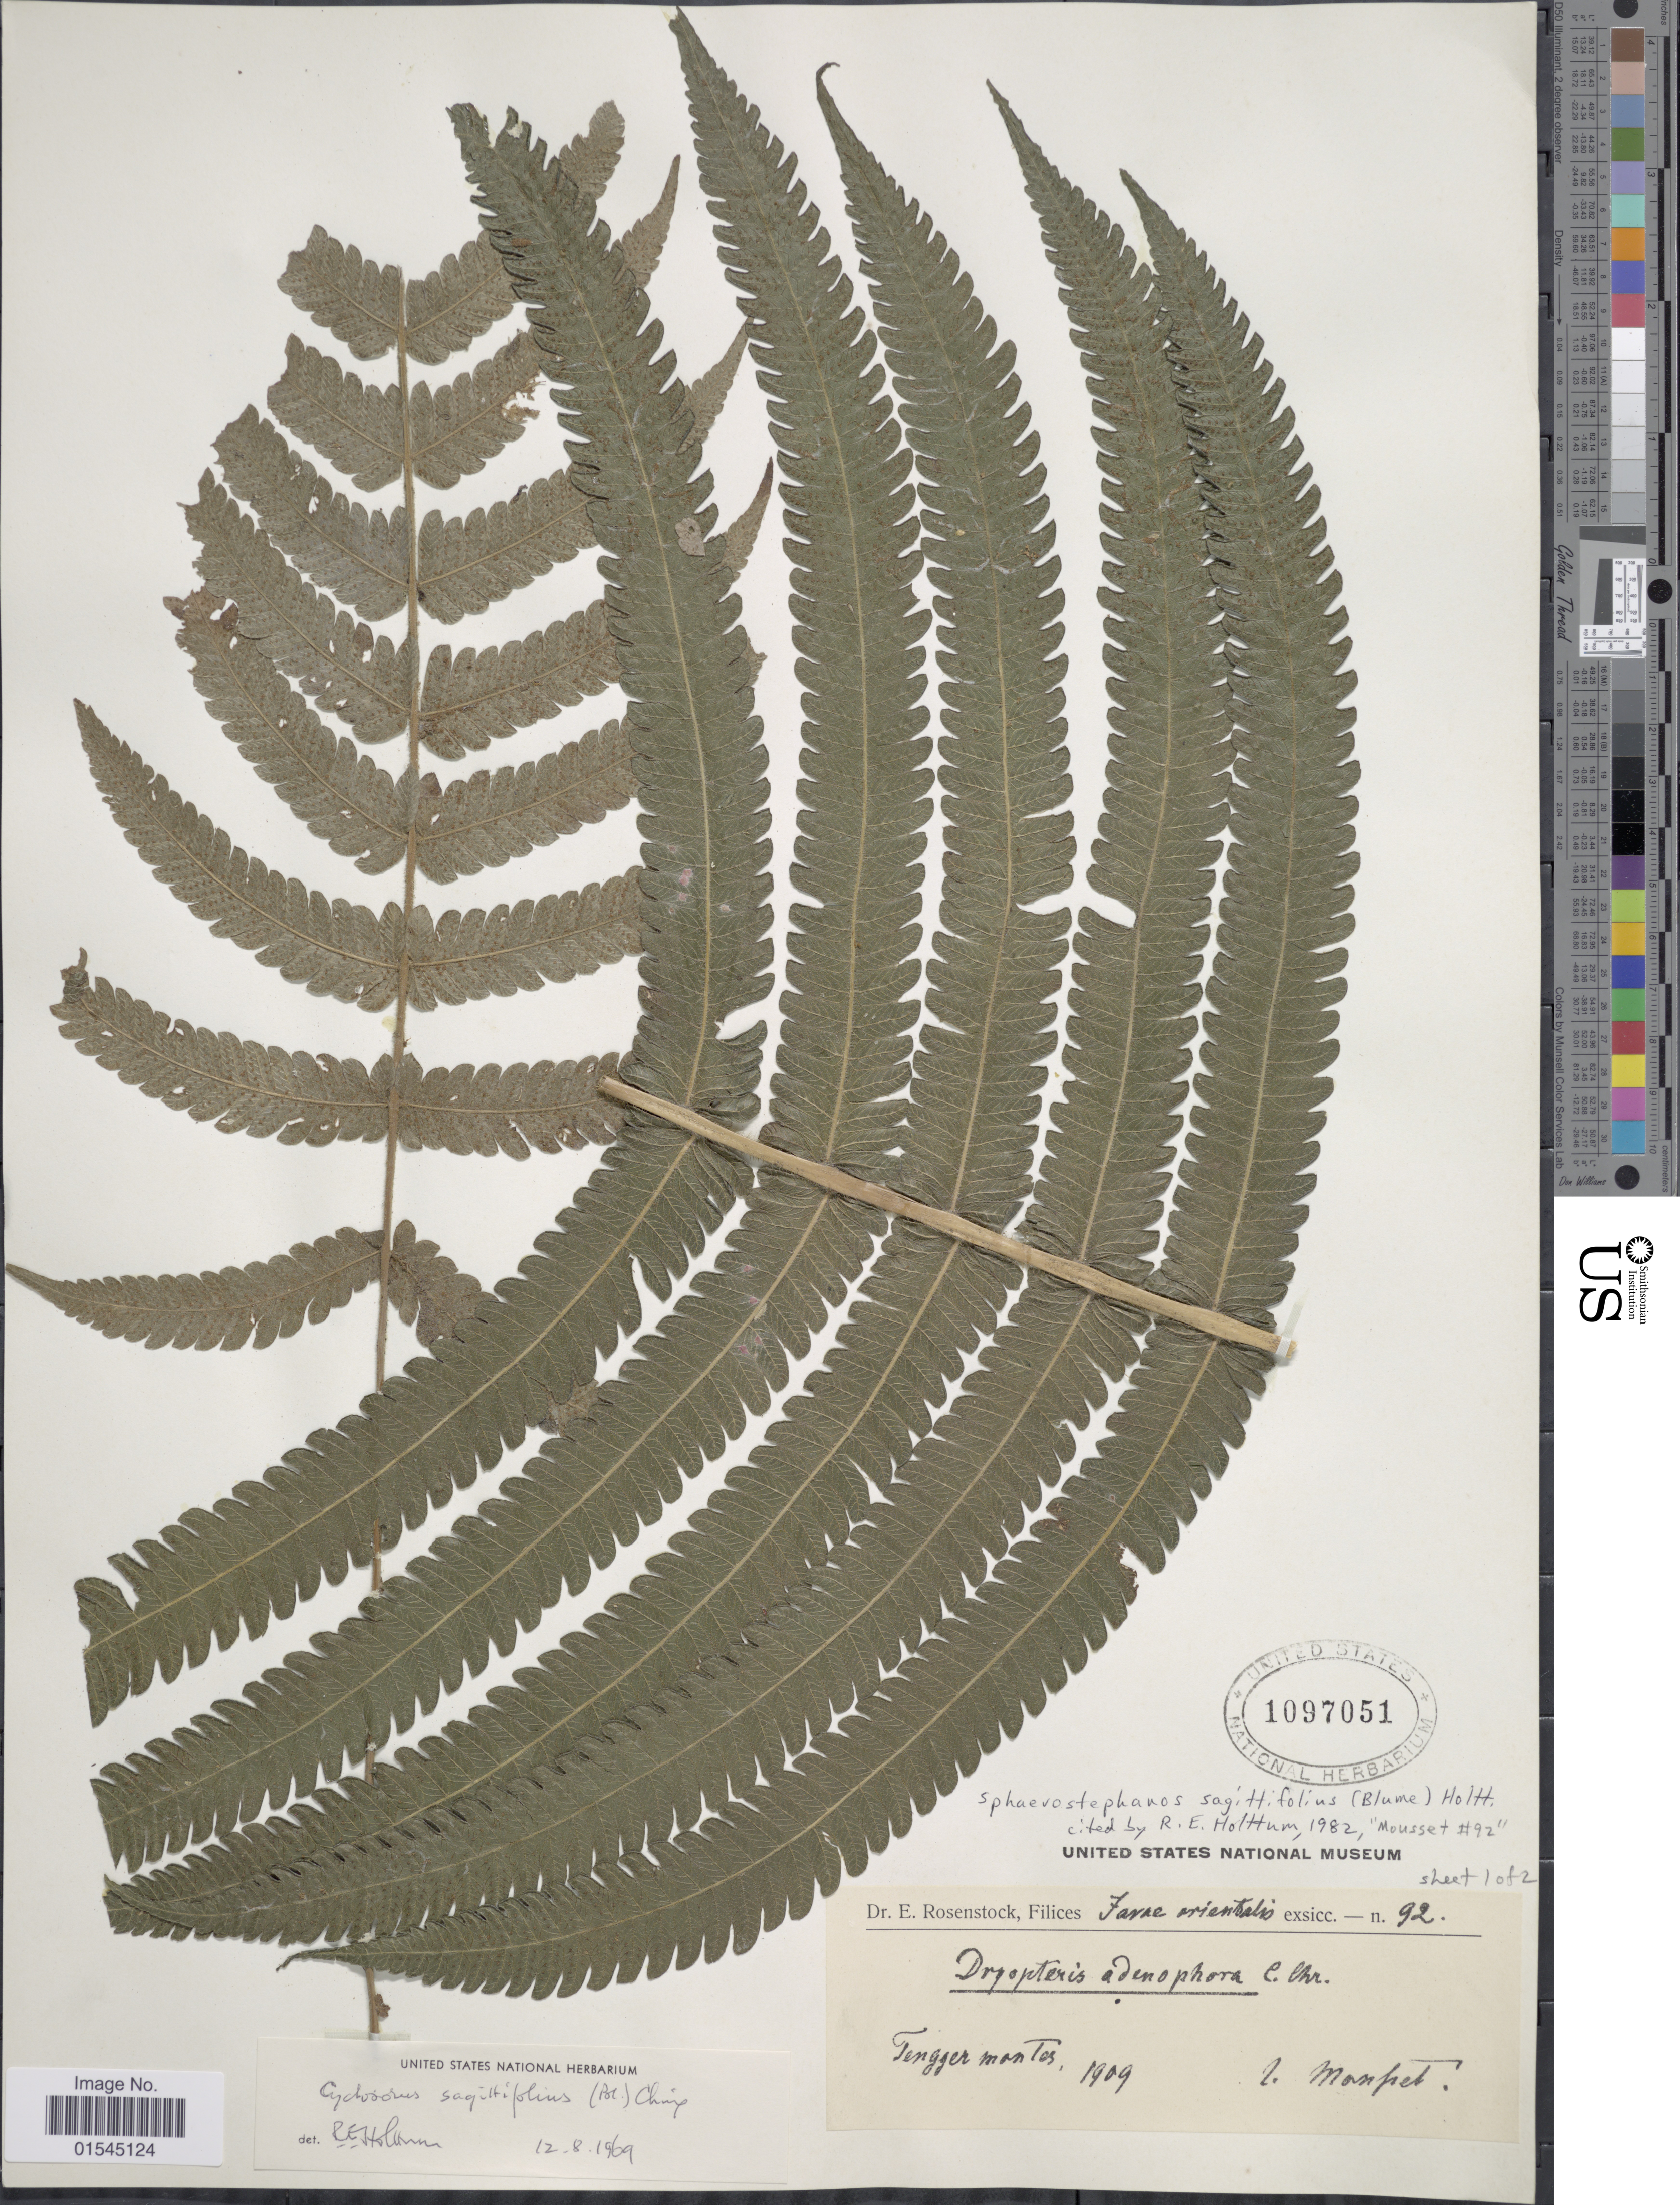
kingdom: Plantae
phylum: Tracheophyta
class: Polypodiopsida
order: Polypodiales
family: Thelypteridaceae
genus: Sphaerostephanos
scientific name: Sphaerostephanos sagittifolius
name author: (Blume) Holttum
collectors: Mousset, --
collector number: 92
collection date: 1909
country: Indonesia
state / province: Java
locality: Javae orientalis. Tengger montes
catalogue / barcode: US 1097051